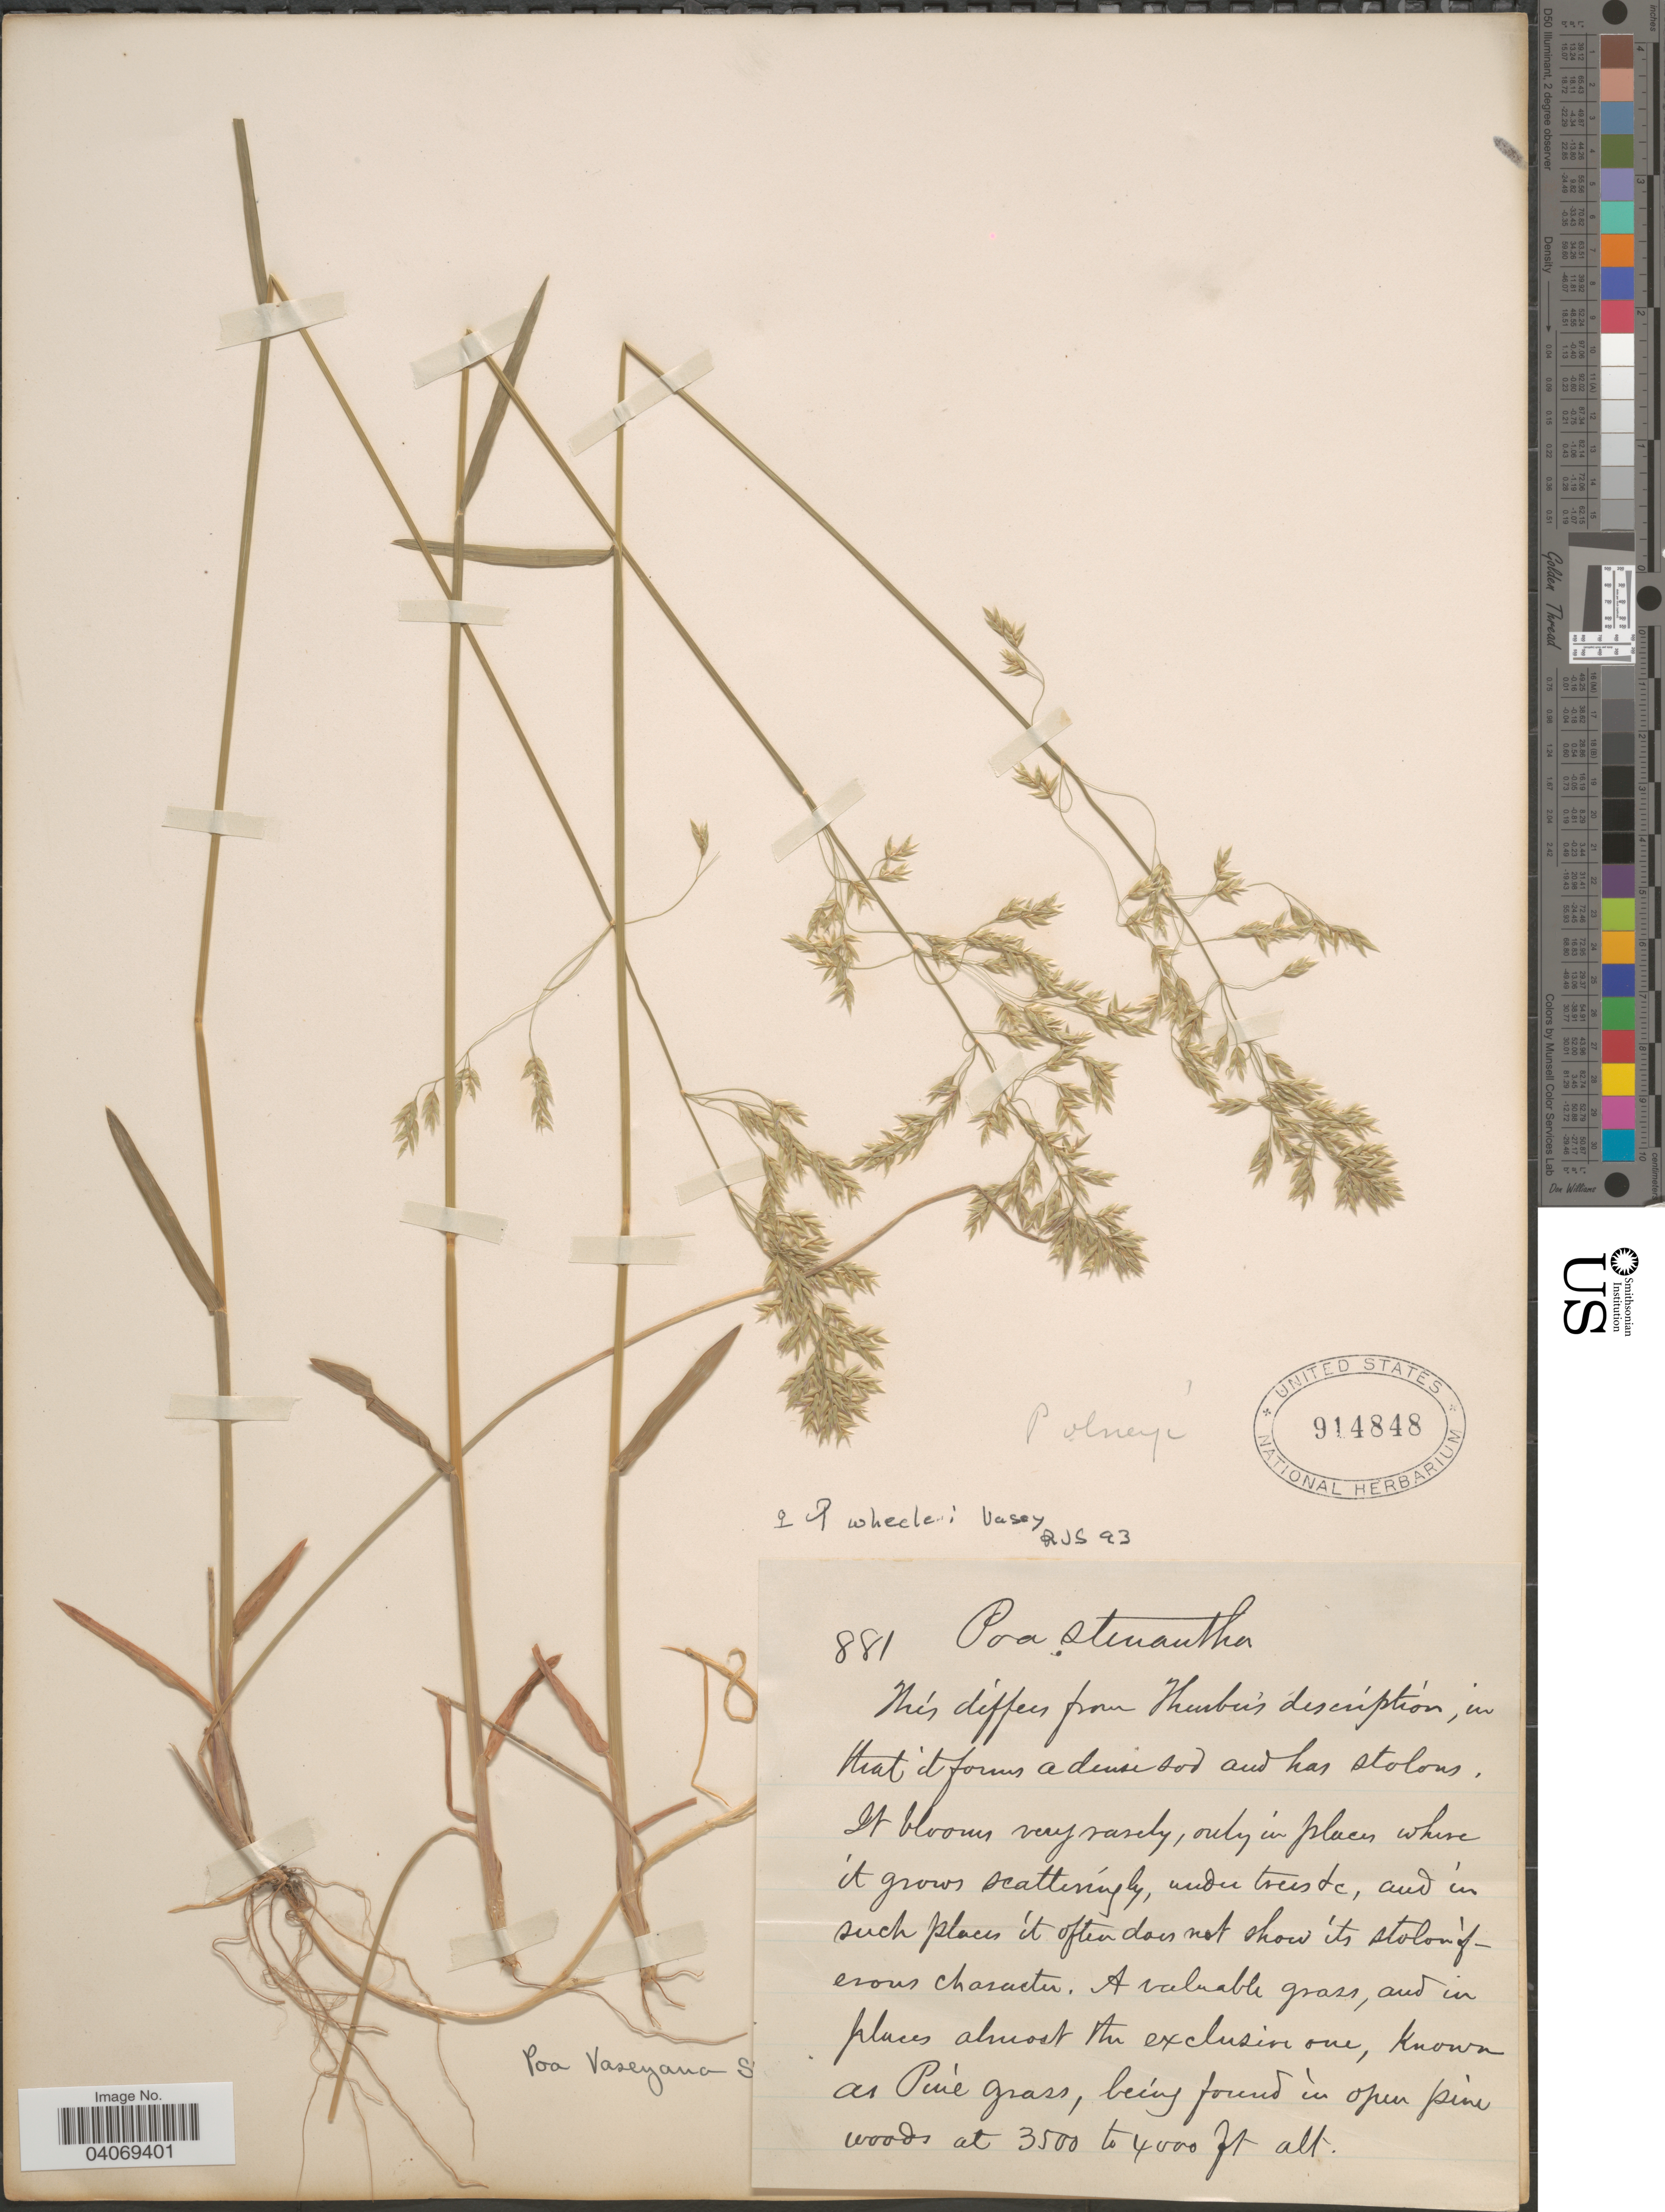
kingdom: Plantae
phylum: Tracheophyta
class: Liliopsida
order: Poales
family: Poaceae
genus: Poa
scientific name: Poa wheeleri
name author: Vasey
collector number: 881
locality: In open pine woods. [unsure placement]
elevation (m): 1067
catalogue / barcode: US 914848